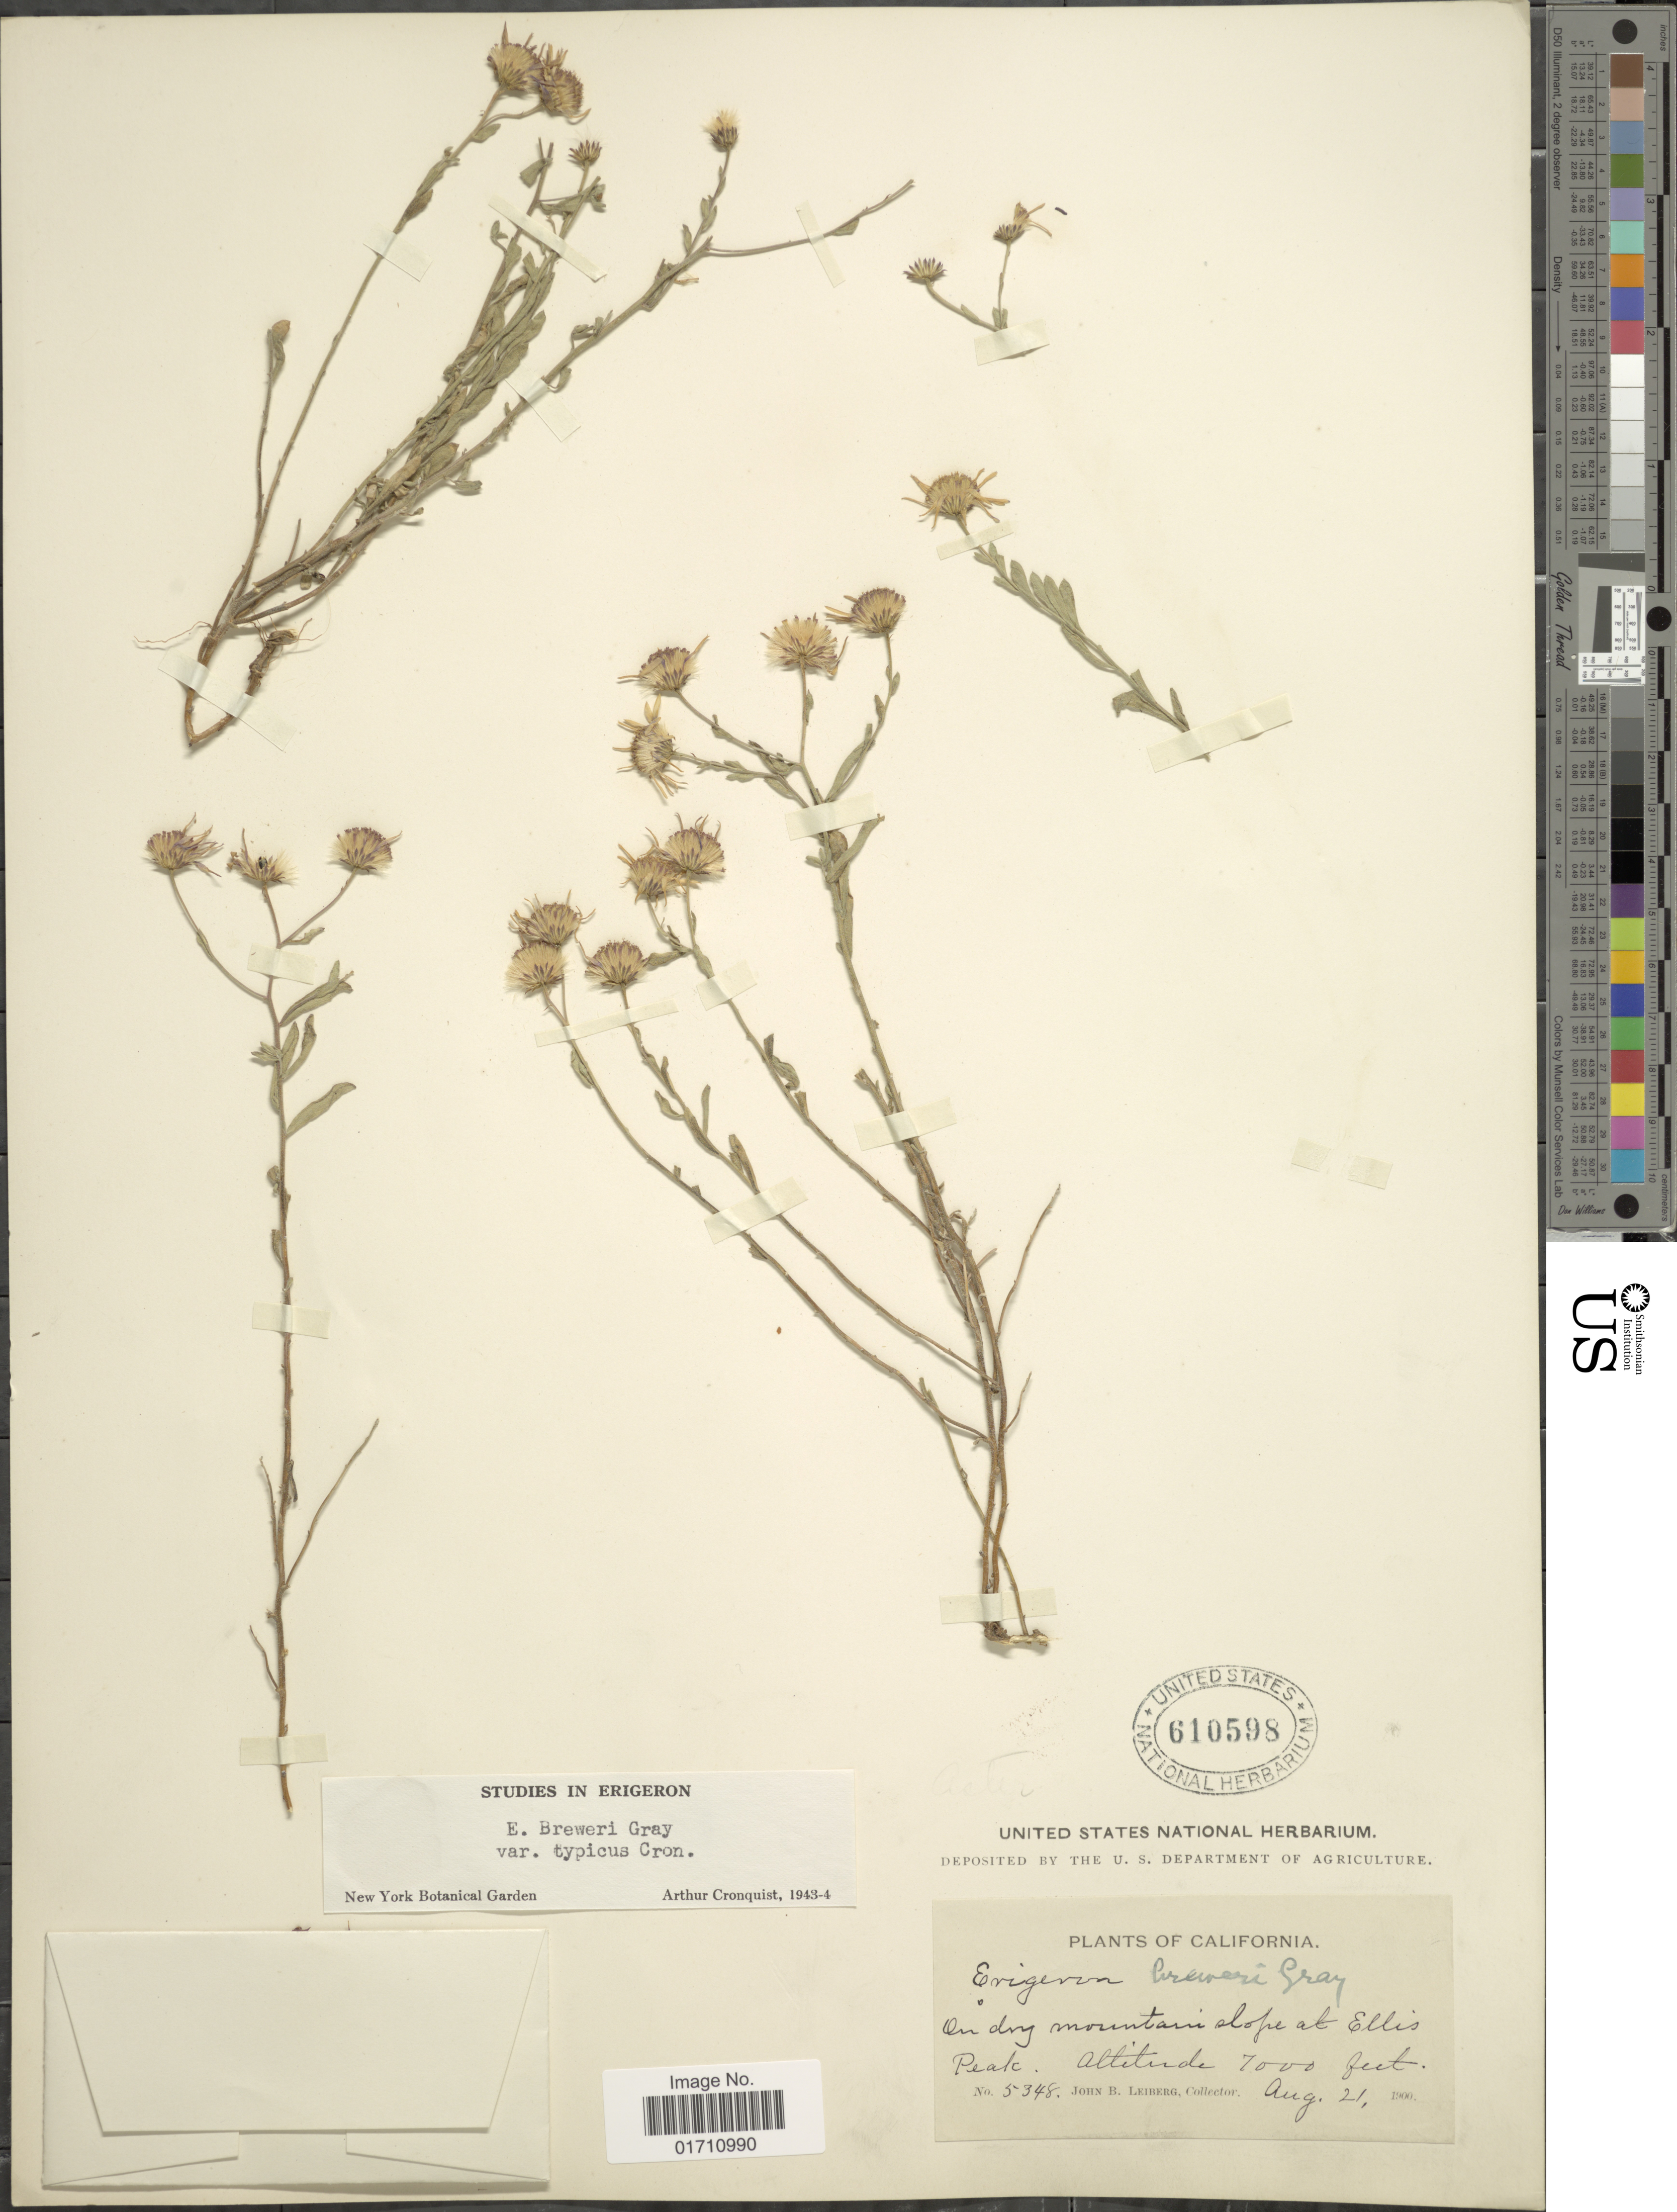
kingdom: Plantae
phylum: Tracheophyta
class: Magnoliopsida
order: Asterales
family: Asteraceae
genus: Erigeron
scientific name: Erigeron breweri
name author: A. Gray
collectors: J. B. Leiberg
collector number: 5348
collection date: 1900-08-21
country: United States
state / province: California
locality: On dry mountain slope at Ellis Peak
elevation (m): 2134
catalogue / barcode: US 610598